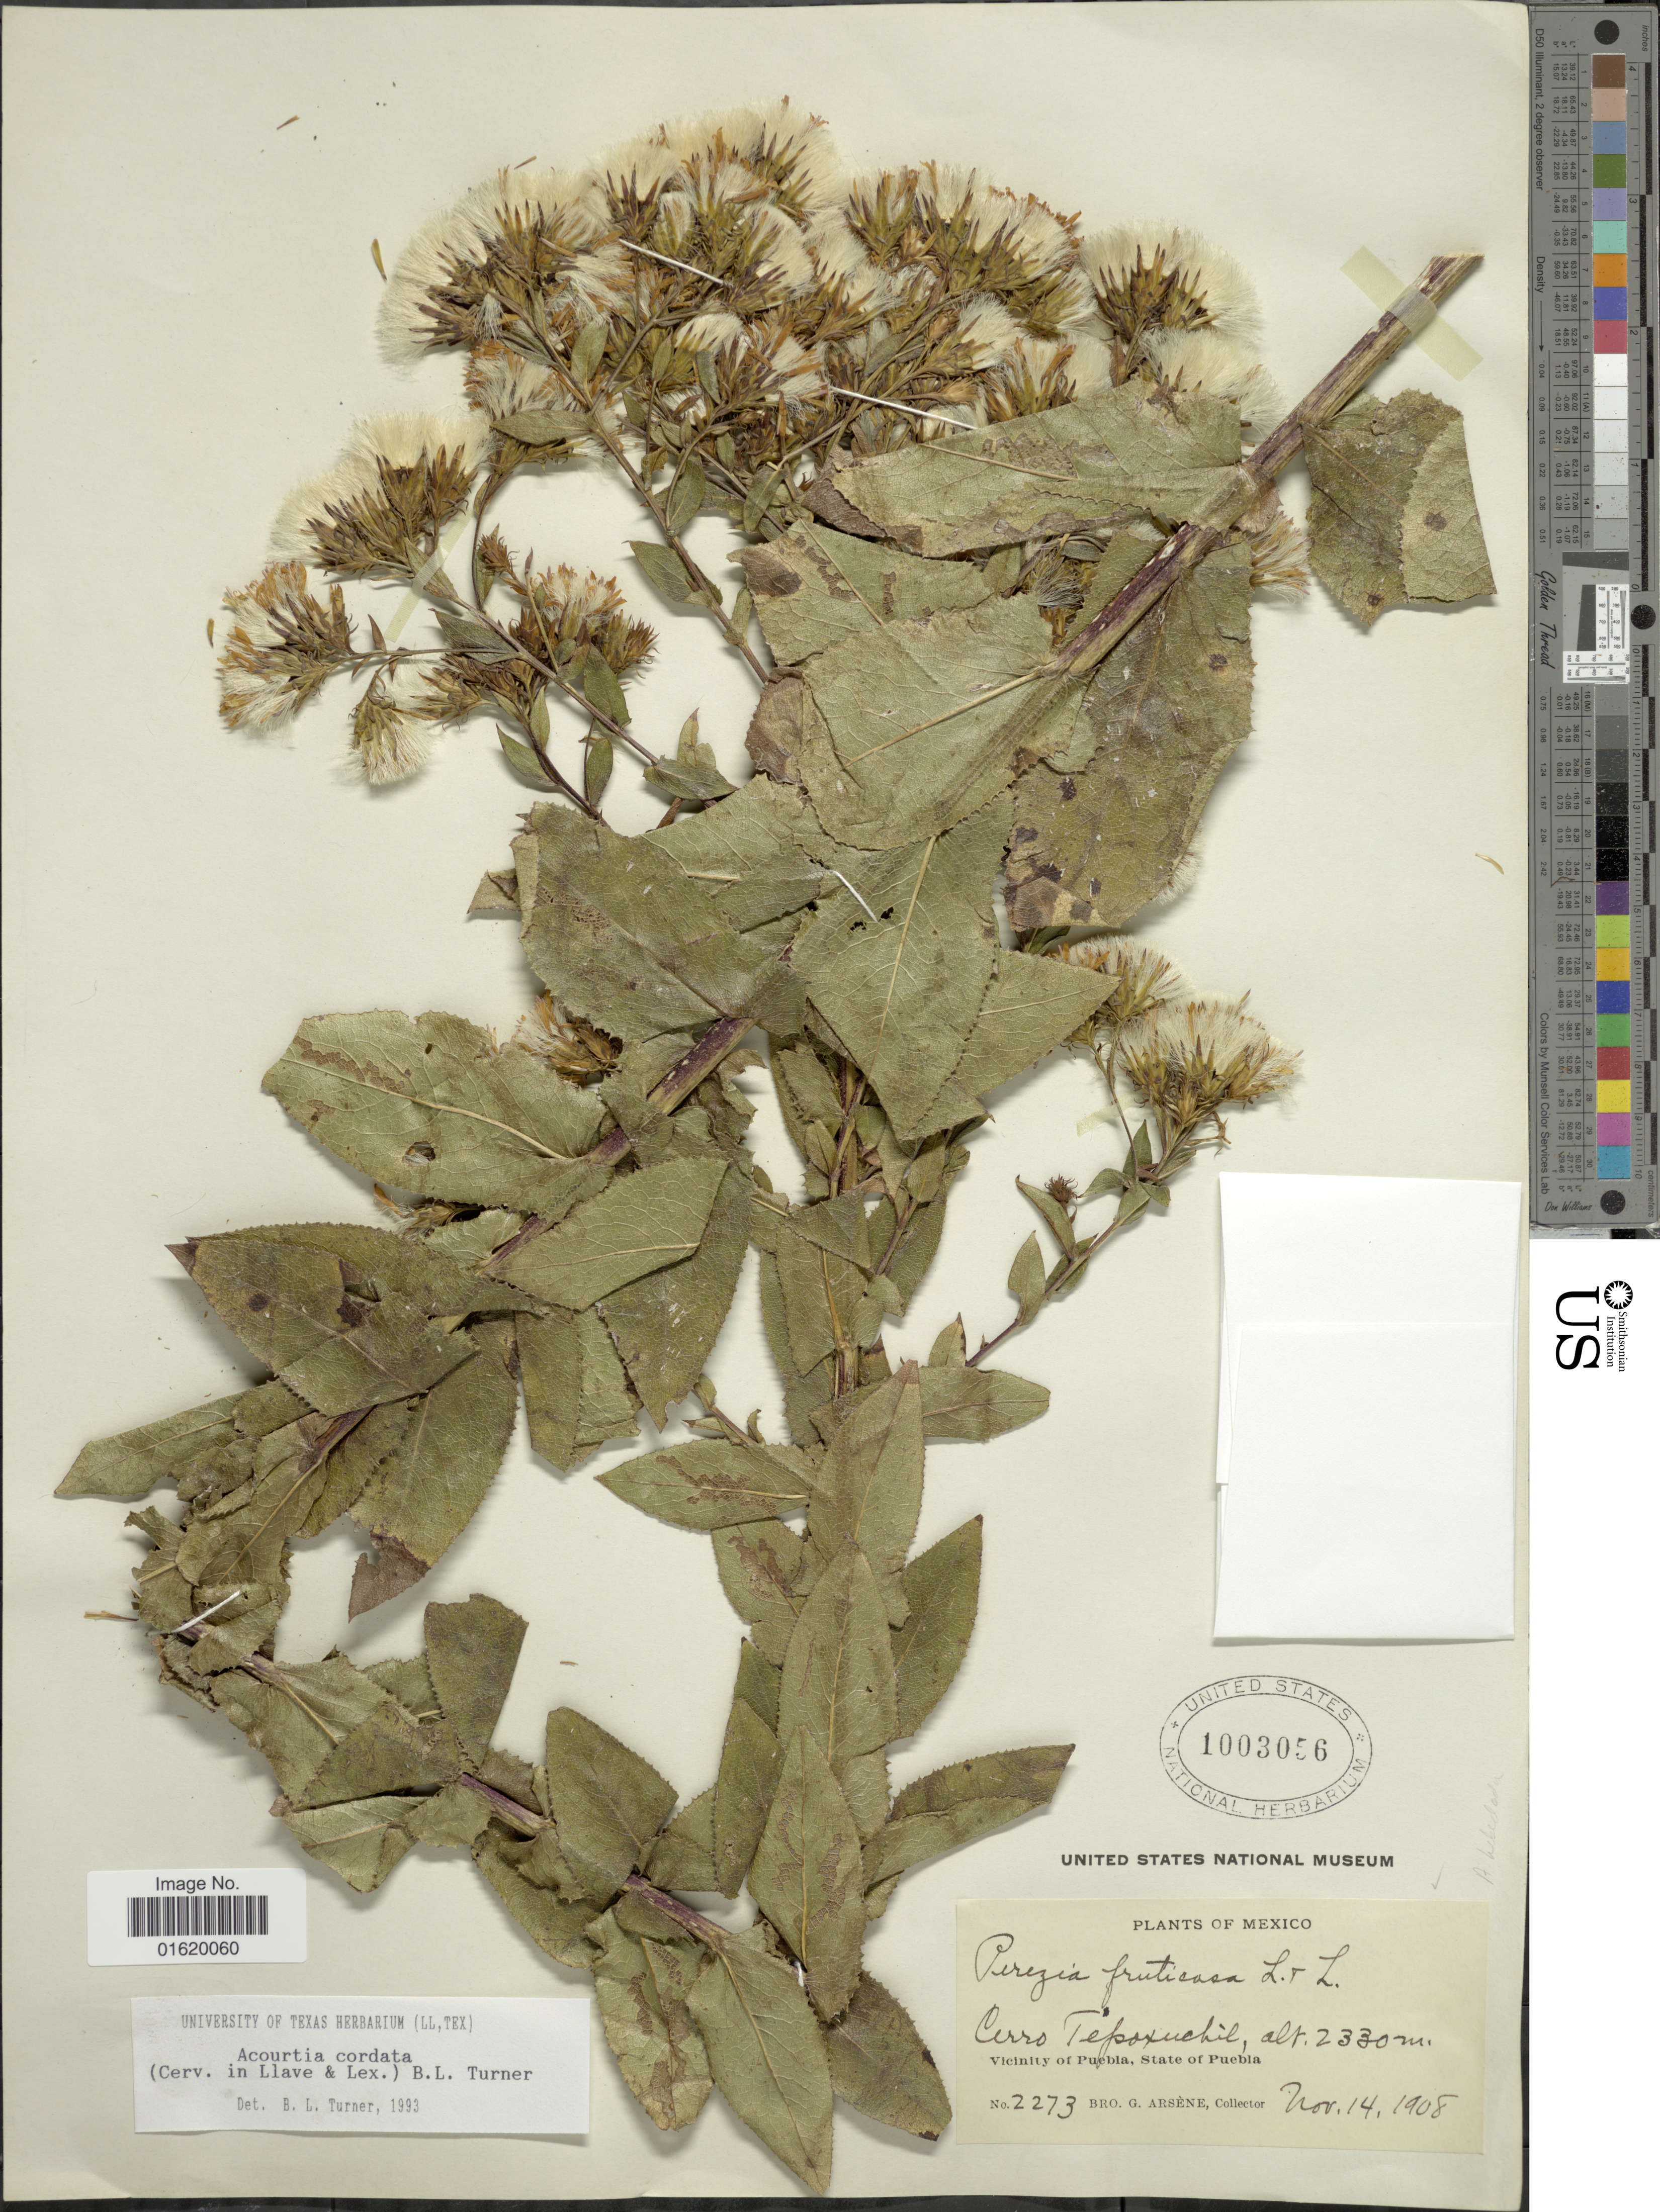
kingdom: Plantae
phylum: Tracheophyta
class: Magnoliopsida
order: Asterales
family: Asteraceae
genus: Acourtia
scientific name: Acourtia cordata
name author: (Cerv.) B.L. Turner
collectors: Bro. G. Arsène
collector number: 2273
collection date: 1908-11-14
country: Mexico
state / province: Puebla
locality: Cerro Tepoxuchil, vicinity of Puebla, State of Puebla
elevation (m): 2330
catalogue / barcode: US 1003056